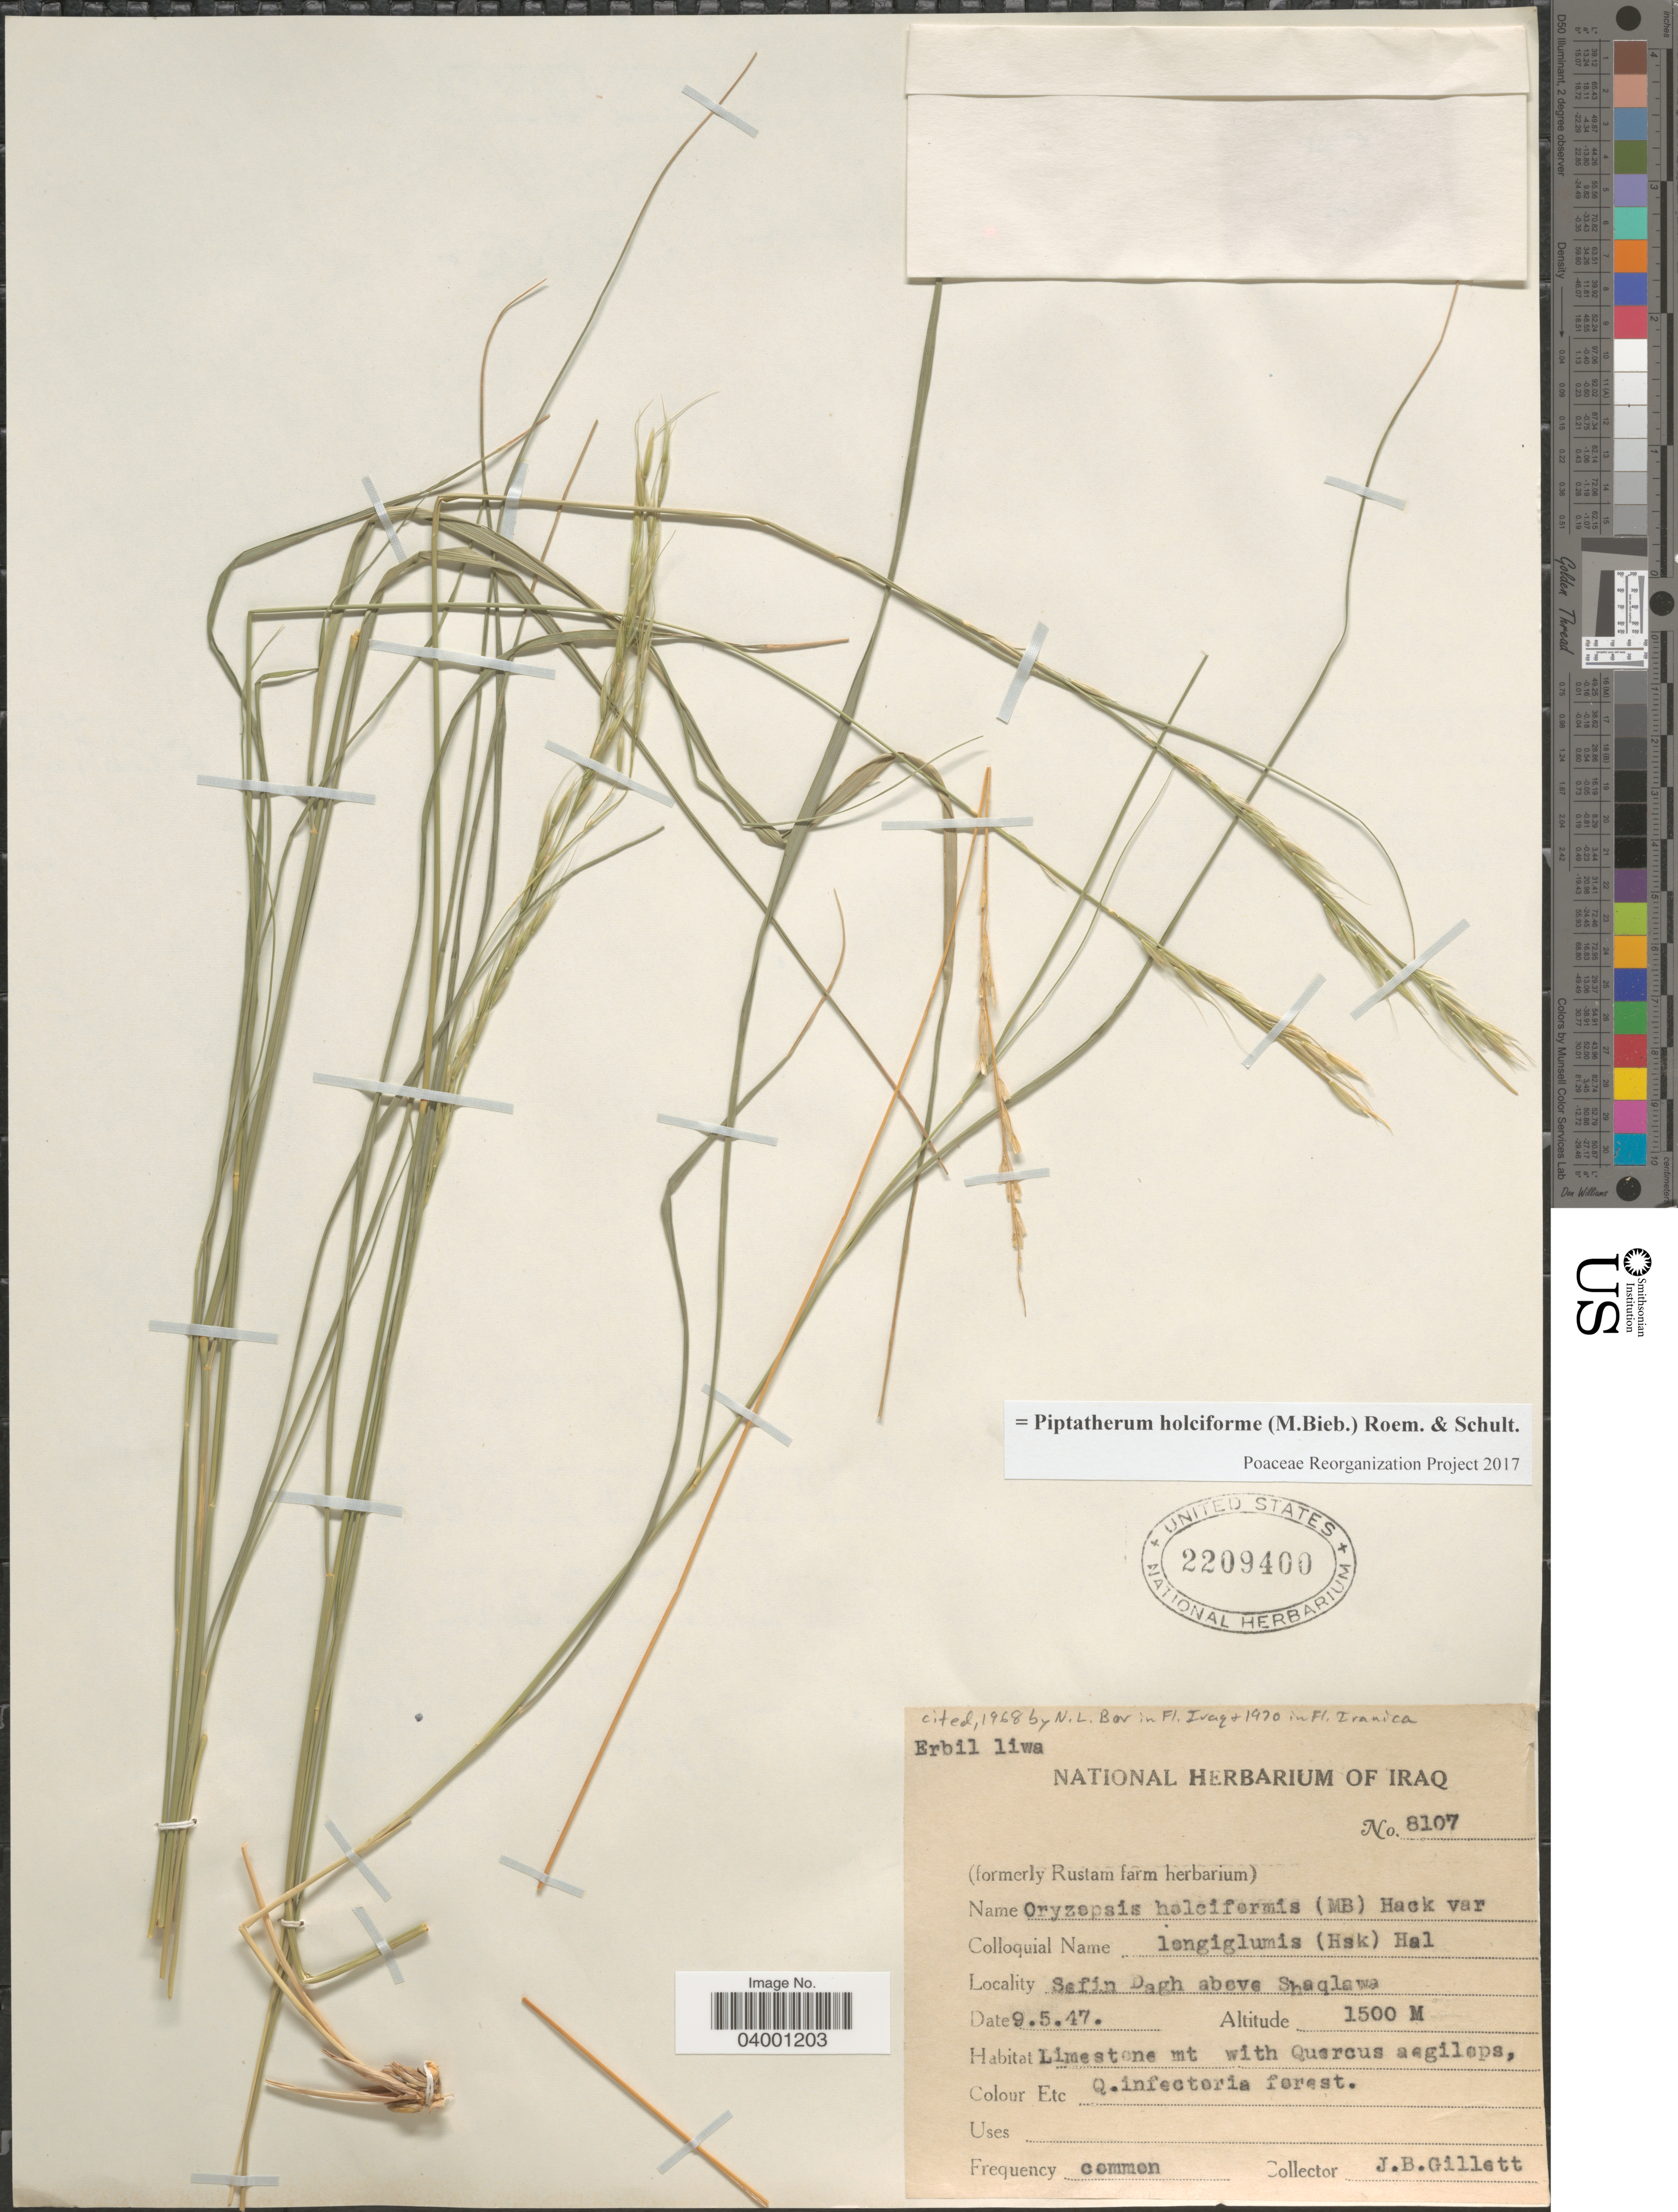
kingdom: Plantae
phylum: Tracheophyta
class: Liliopsida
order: Poales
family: Poaceae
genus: Piptatherum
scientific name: Piptatherum holciforme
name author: (M. Bieb.) Roem. & Schult.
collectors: J. B. Gillett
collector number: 8107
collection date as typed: Transcribed d/m/y: 9/5/47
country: Iraq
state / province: Arbīl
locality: Erbil liwa. Safin Dagh above Shaqlawa.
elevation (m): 1500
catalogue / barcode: US 2209400